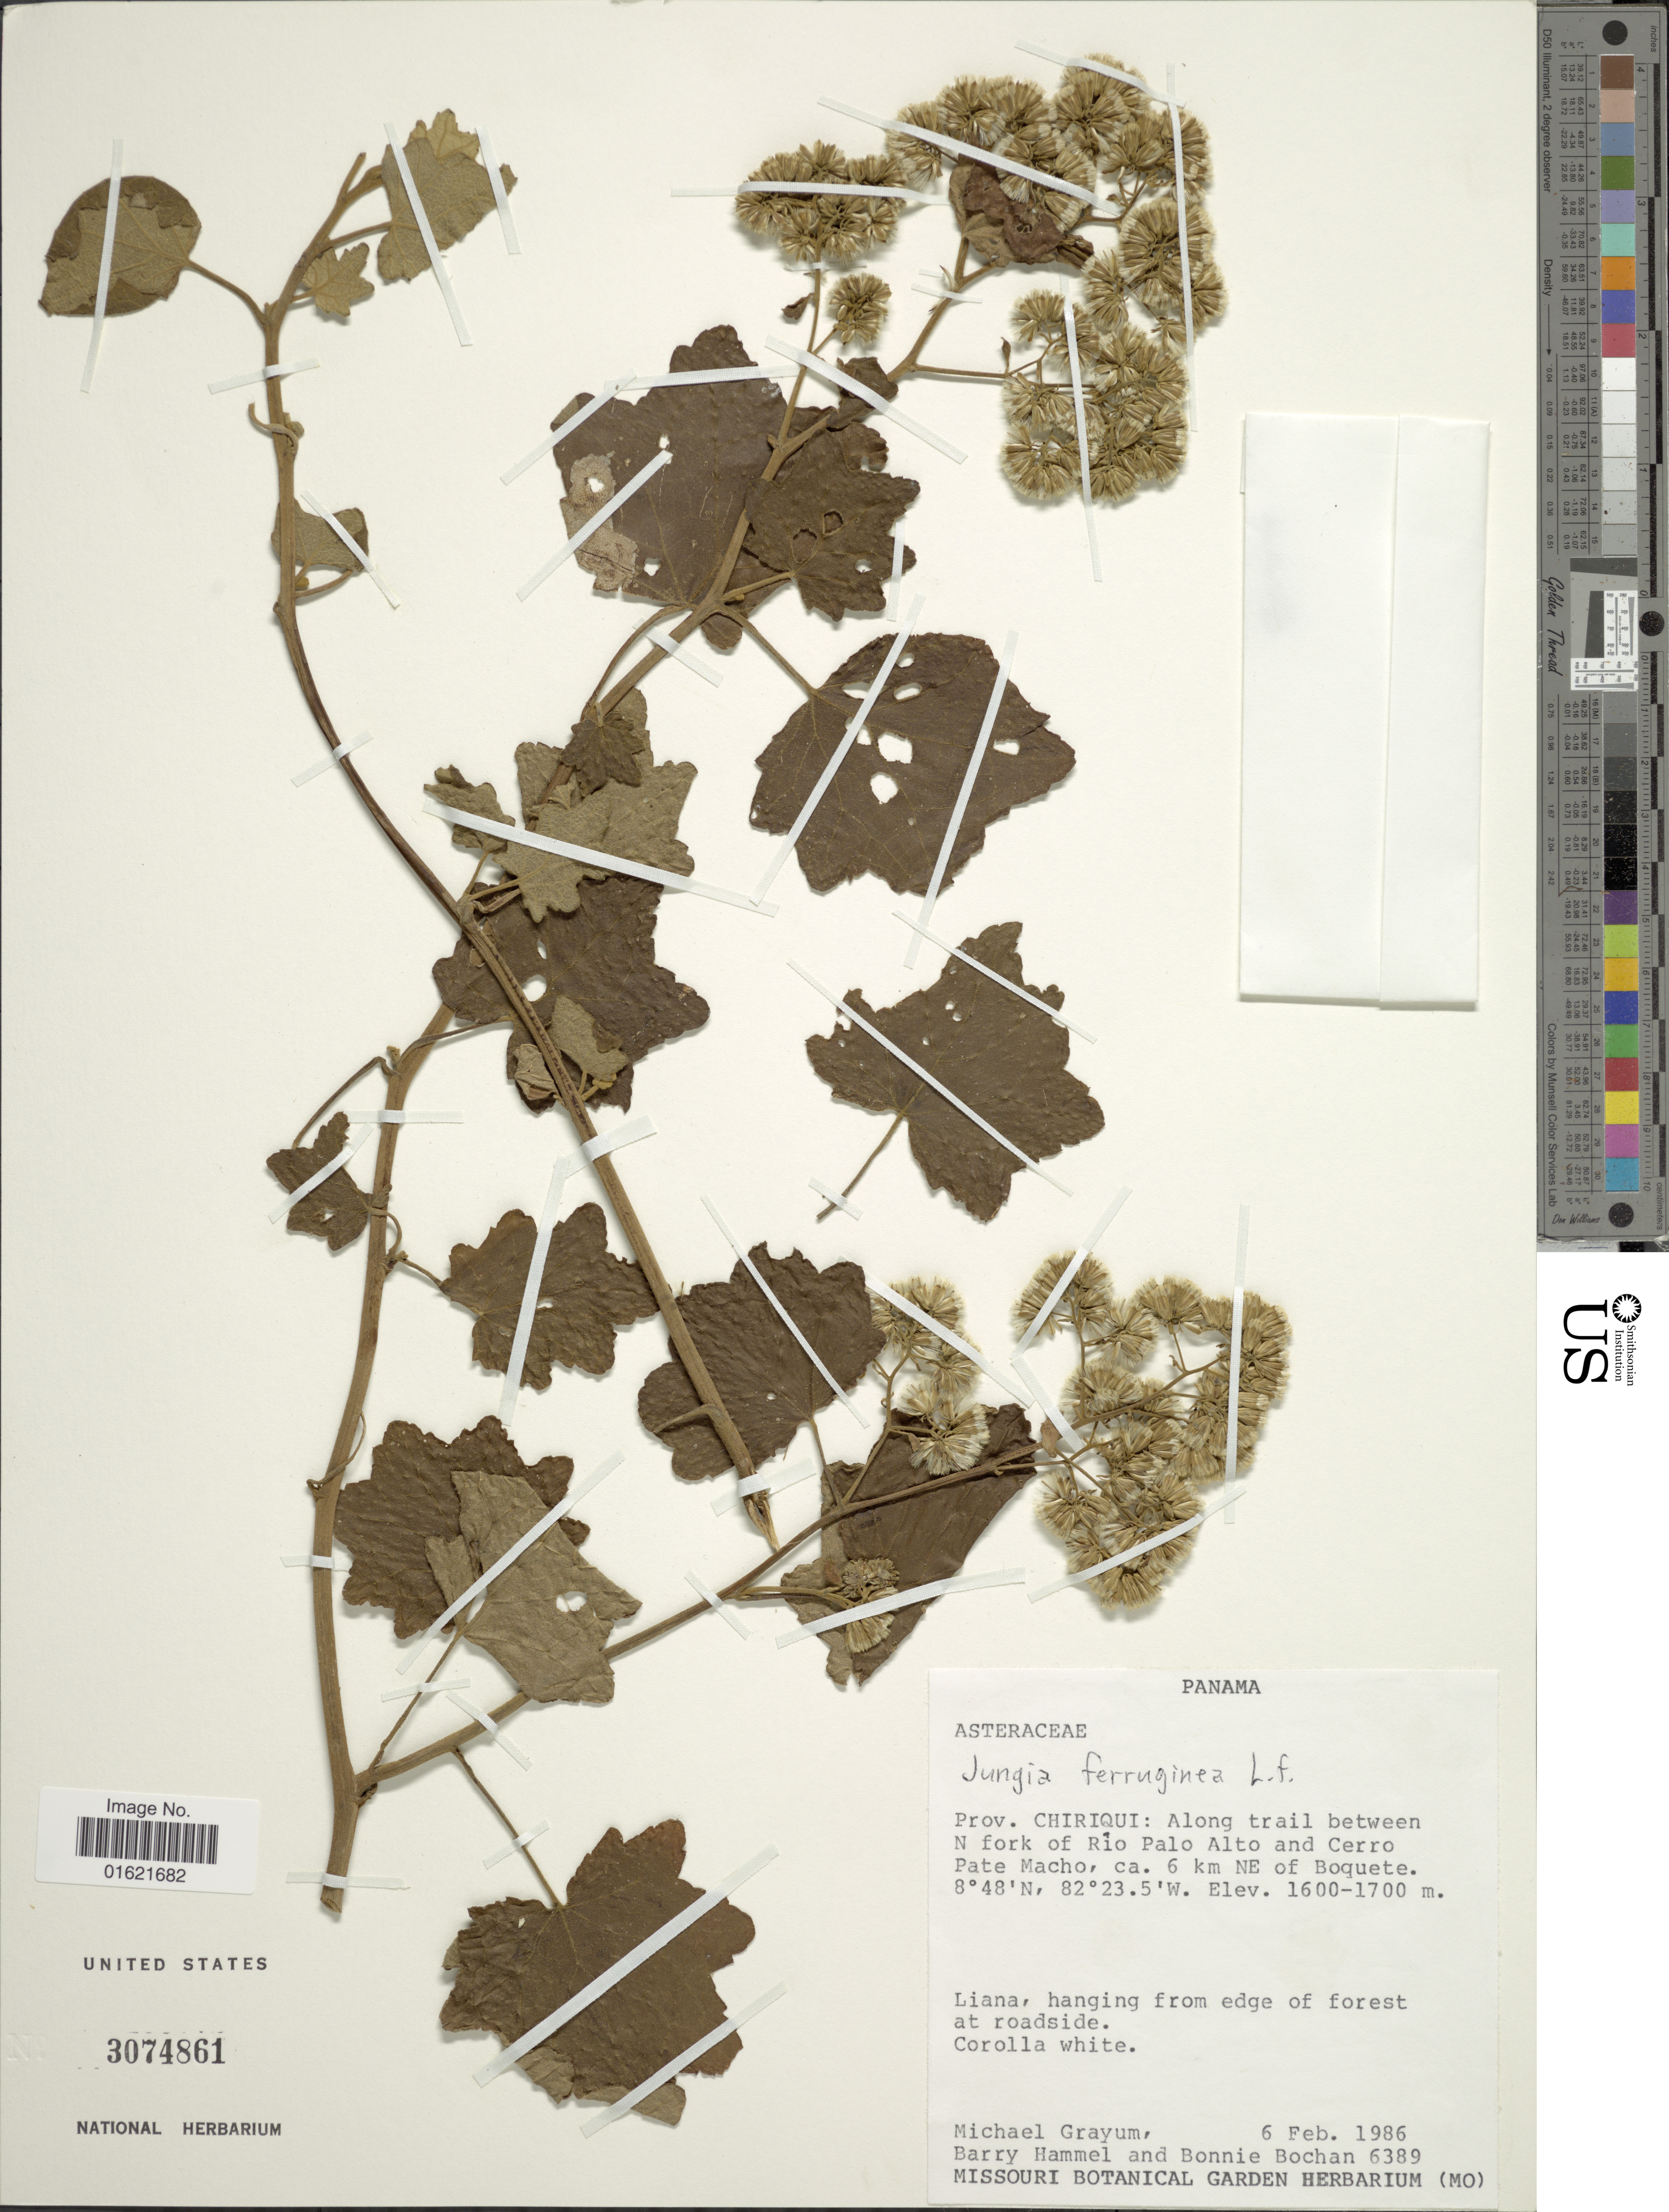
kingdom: Plantae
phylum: Tracheophyta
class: Magnoliopsida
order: Asterales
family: Asteraceae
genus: Jungia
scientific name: Jungia ferruginea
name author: L. f.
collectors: M. H. Grayum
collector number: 6389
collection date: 1986-02-06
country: Panama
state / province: Chiriqui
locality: Along trail between N fork of Rio Palo Alto and Cerro Pate Macho, 6 km E of Boquete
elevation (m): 1600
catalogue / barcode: US 3074861